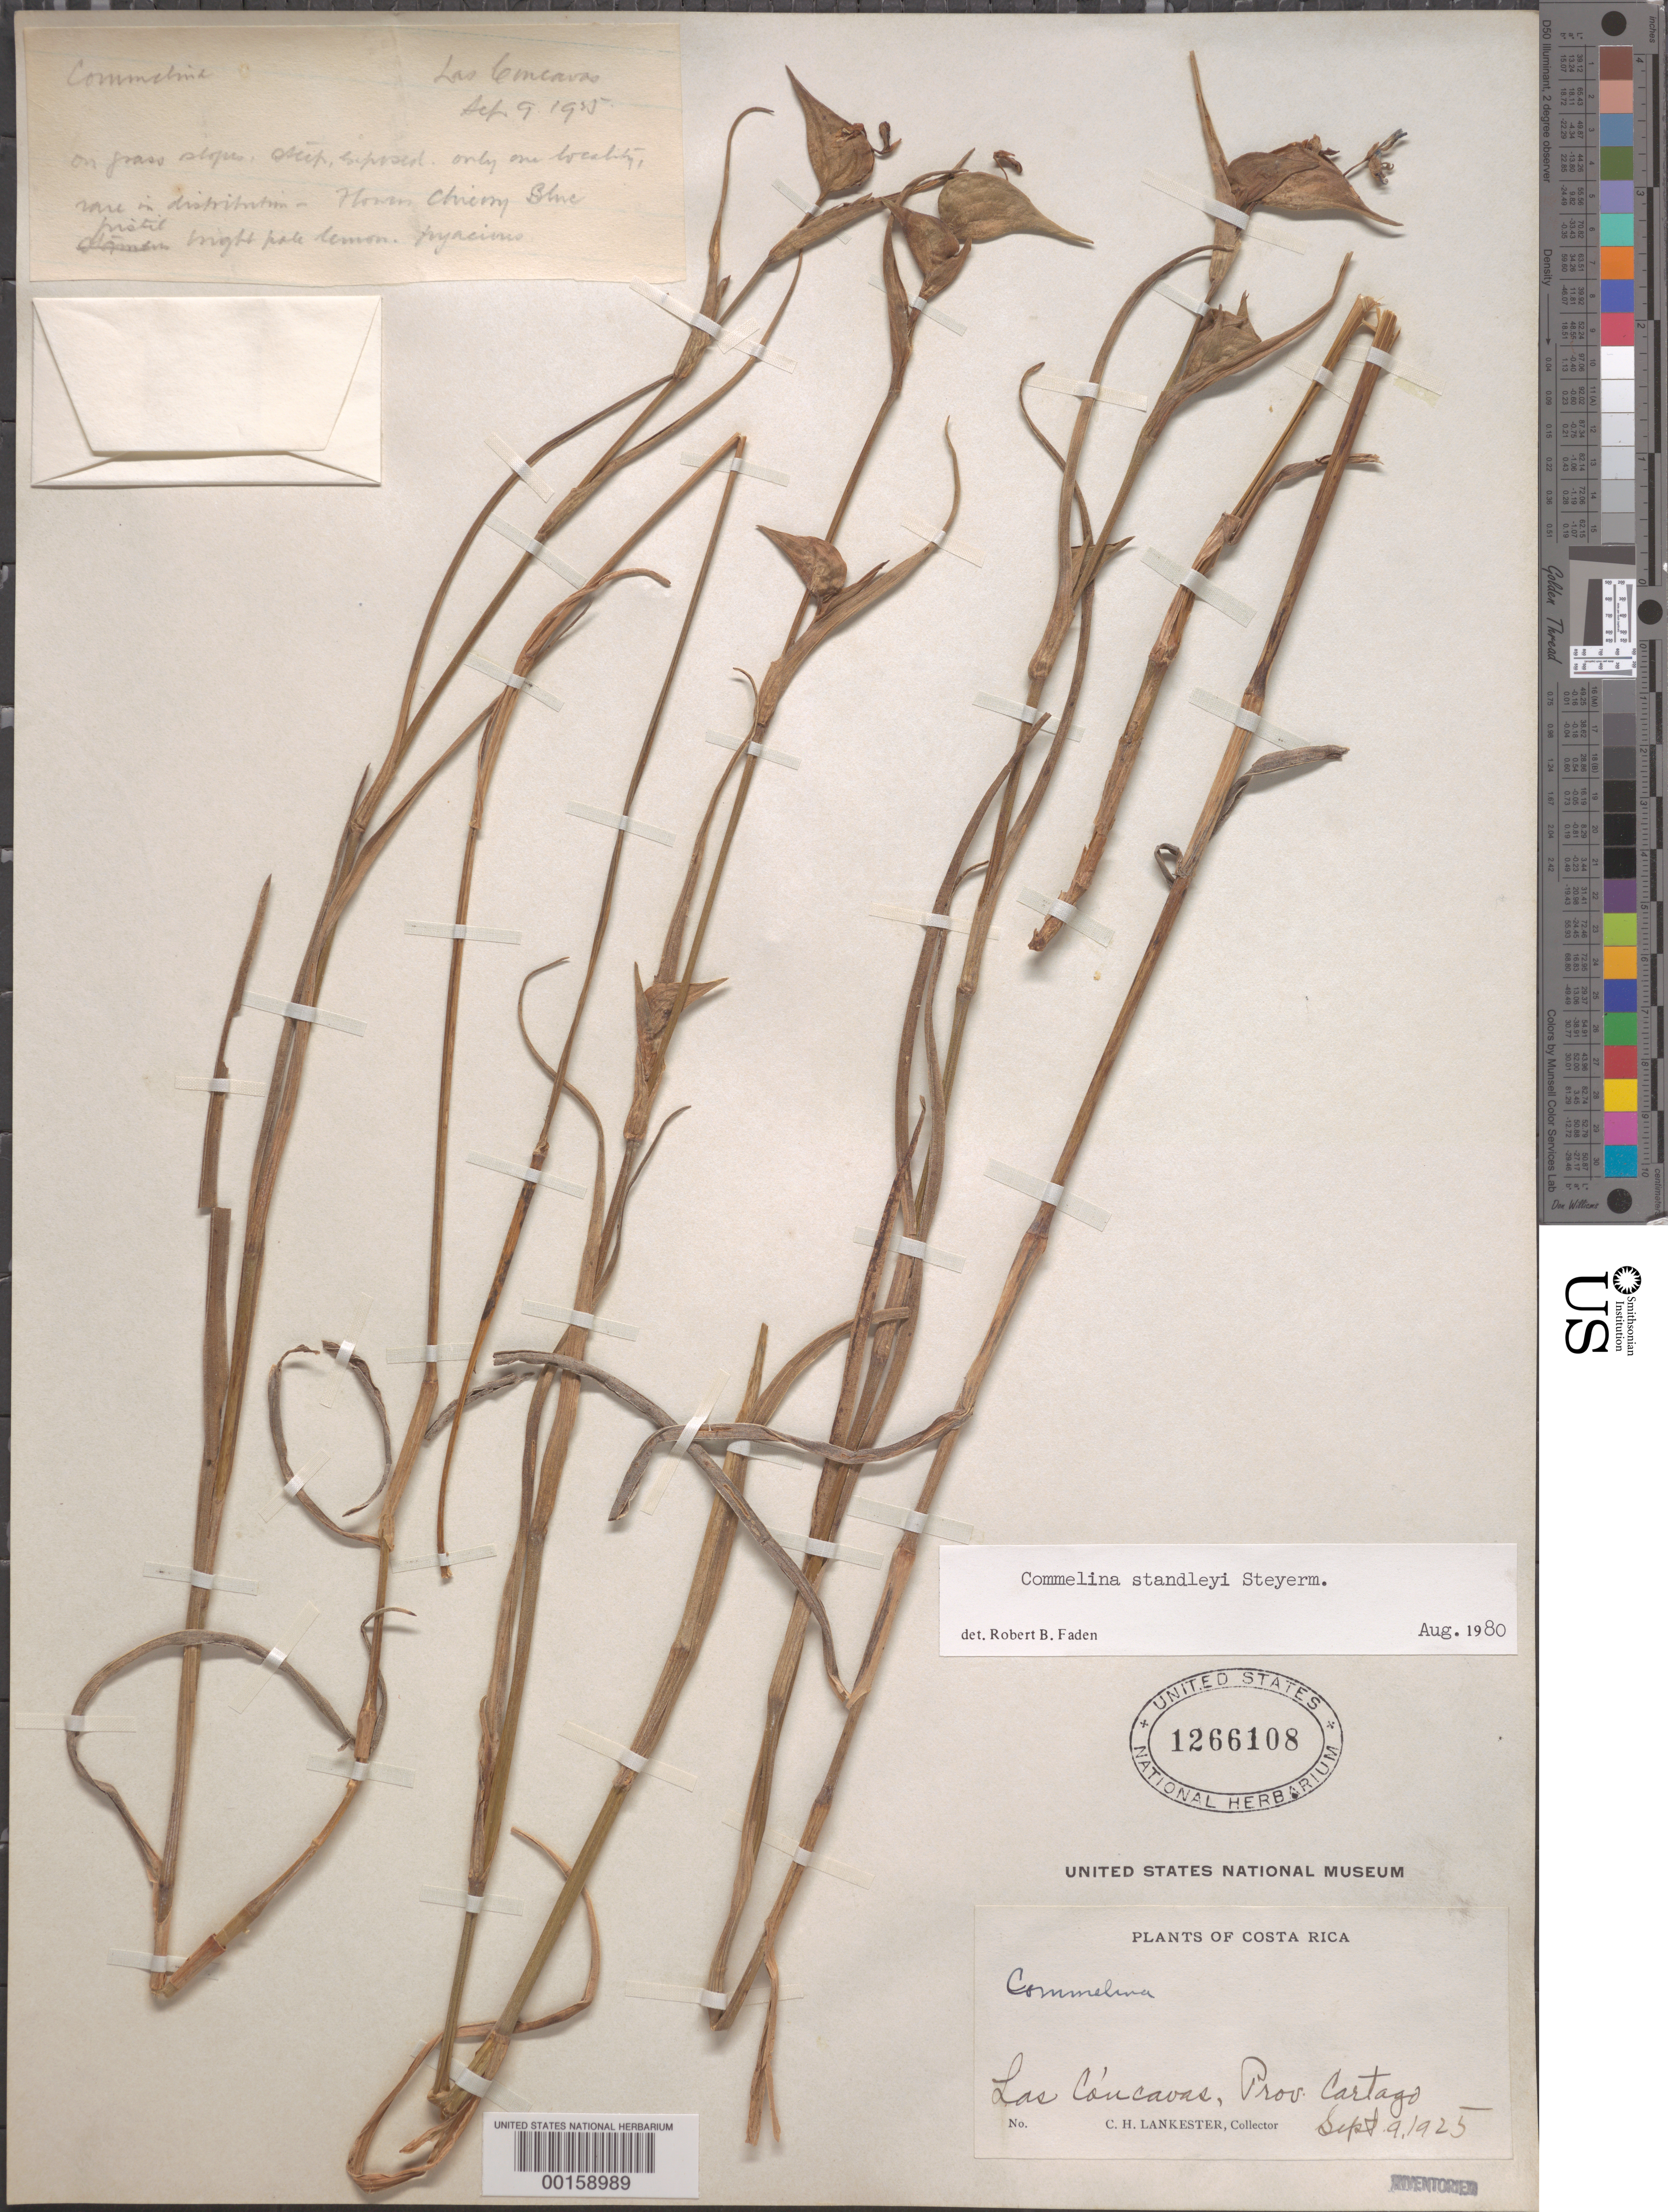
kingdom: Plantae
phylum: Tracheophyta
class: Liliopsida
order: Commelinales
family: Commelinaceae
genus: Commelina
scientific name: Commelina standleyi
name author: Steyerm.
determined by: Faden, Robert B., (US), Smithsonian Institution - National Museum of Natural History (UNITED STATES)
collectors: C. H. Lankester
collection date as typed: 09 Sep 1925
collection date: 1925-09-09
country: Costa Rica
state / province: Cartago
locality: Las Concavas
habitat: Grassy slope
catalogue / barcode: US 1266108